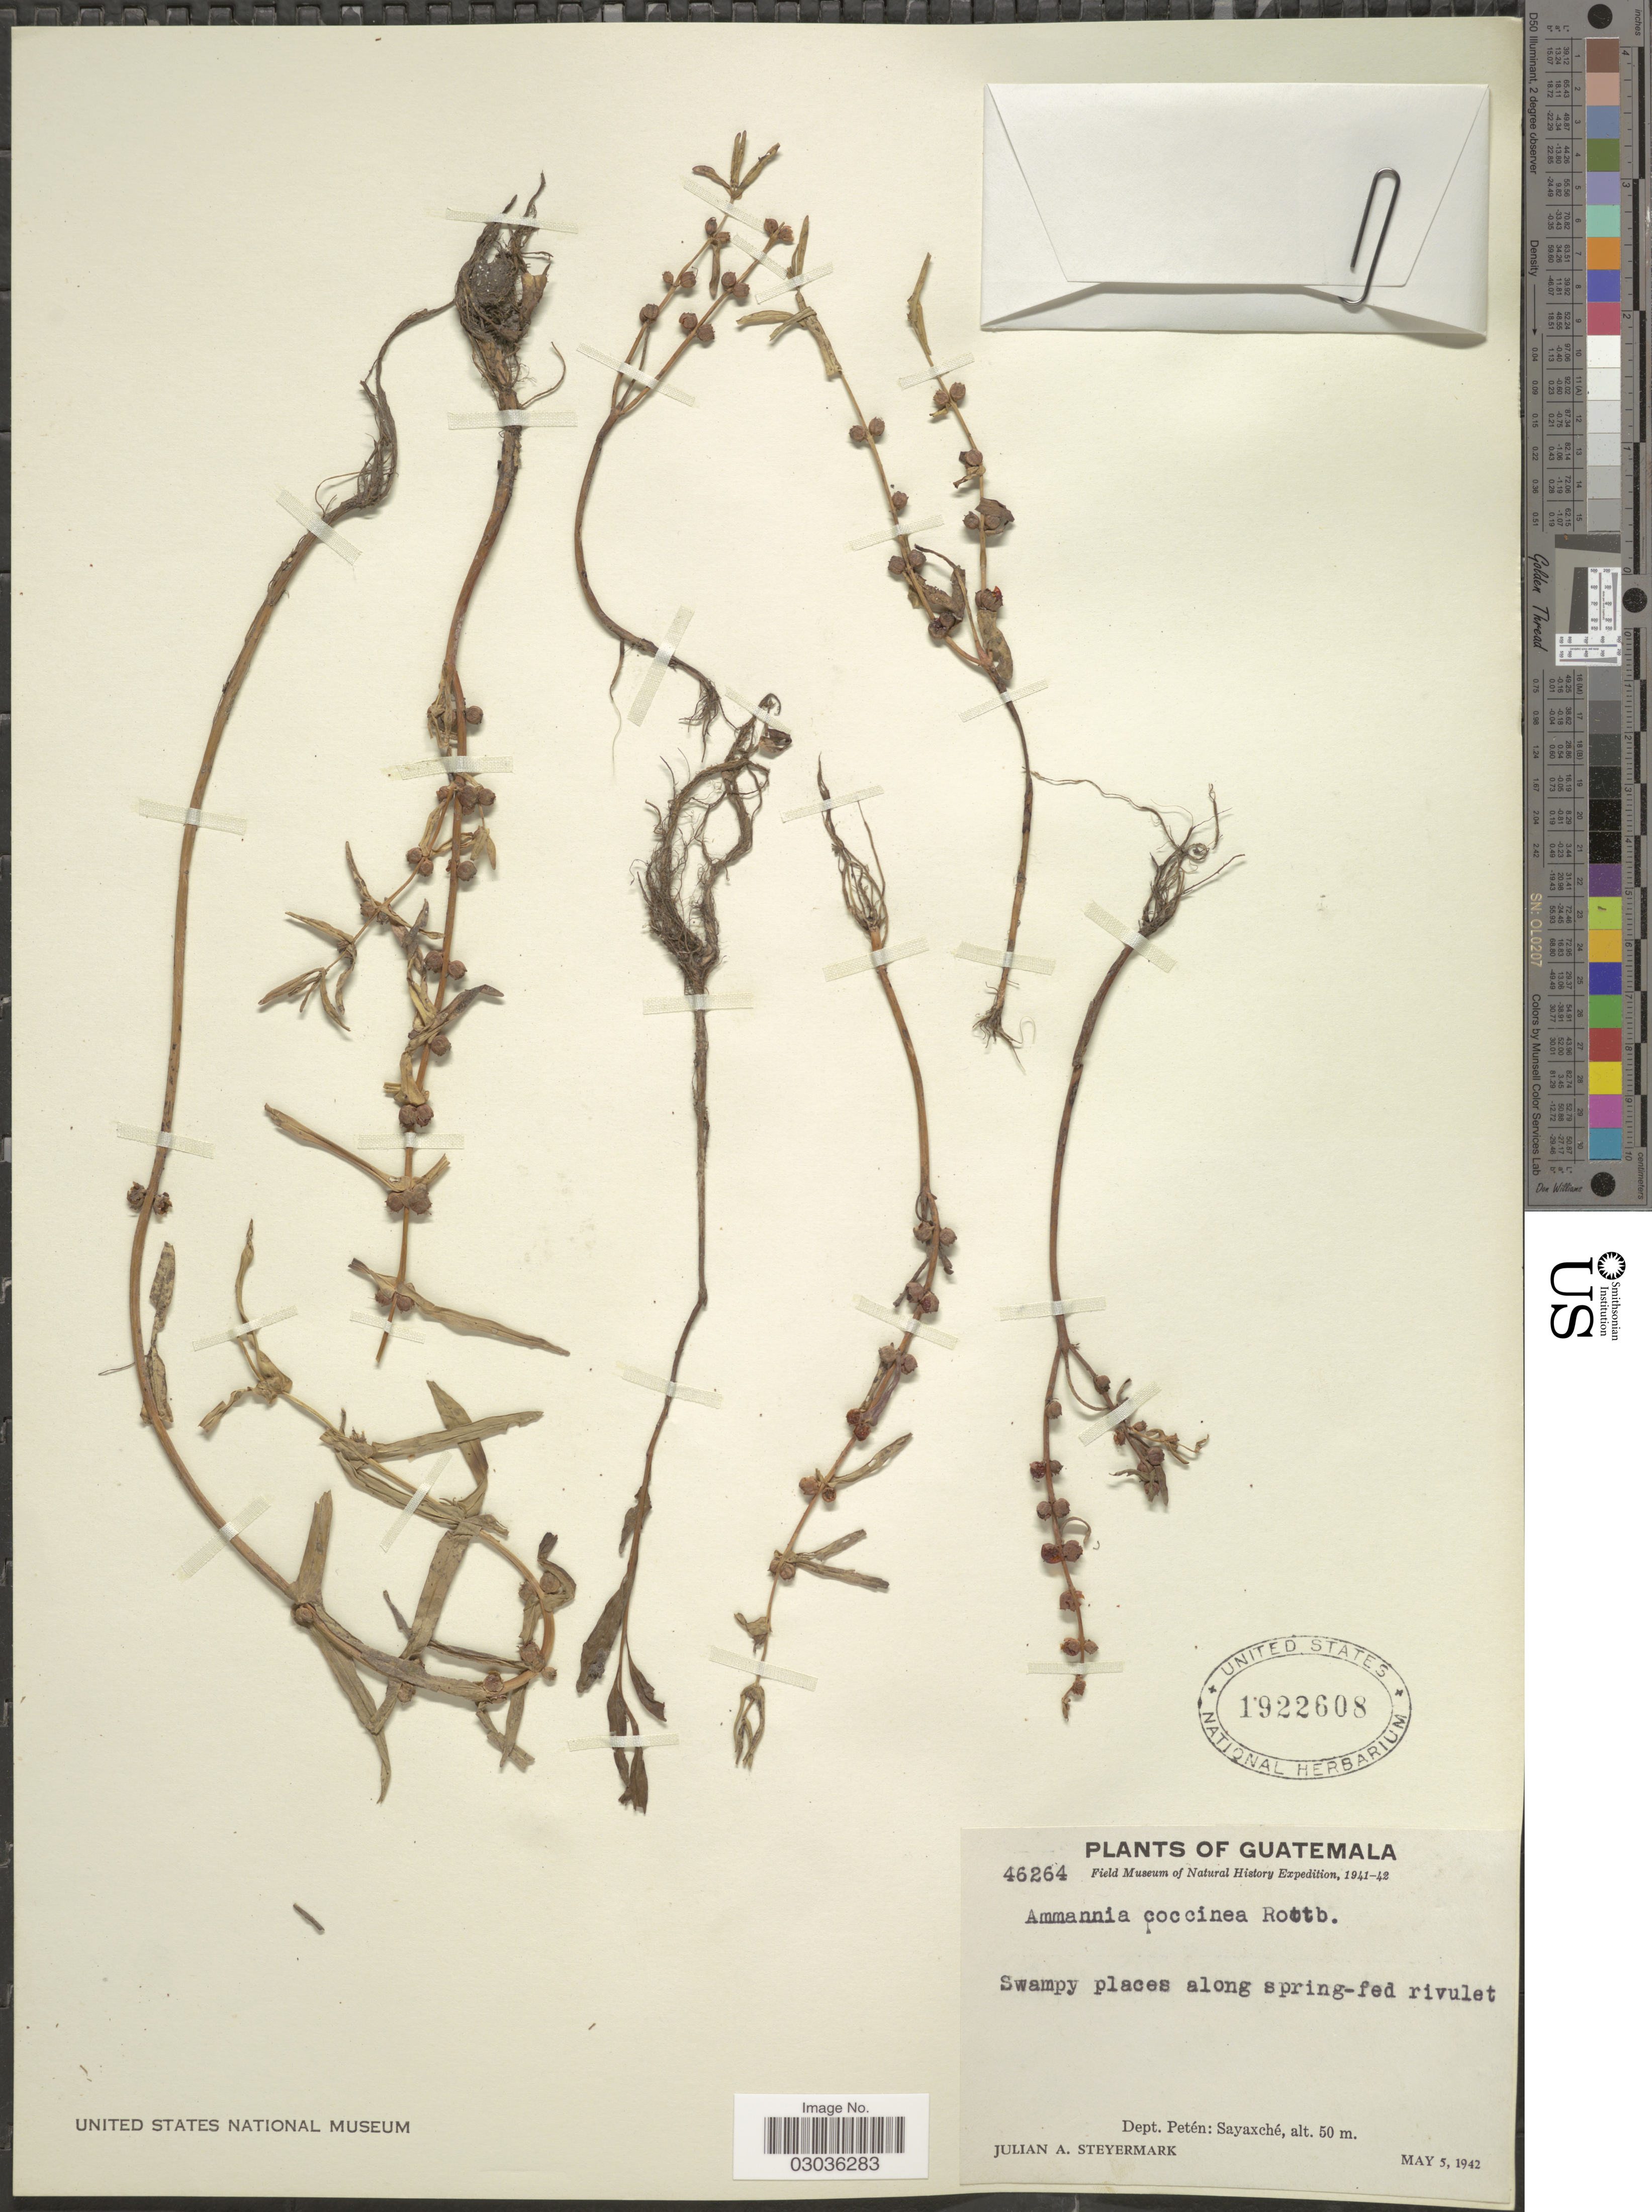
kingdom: Plantae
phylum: Tracheophyta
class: Magnoliopsida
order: Myrtales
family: Lythraceae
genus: Ammannia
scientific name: Ammannia coccinea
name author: Rottb.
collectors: J. Steyermark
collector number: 46264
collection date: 1942-05-05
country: Guatemala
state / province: El Petén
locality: Dept. Petén: Sayaxché.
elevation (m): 50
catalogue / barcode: US 1922608